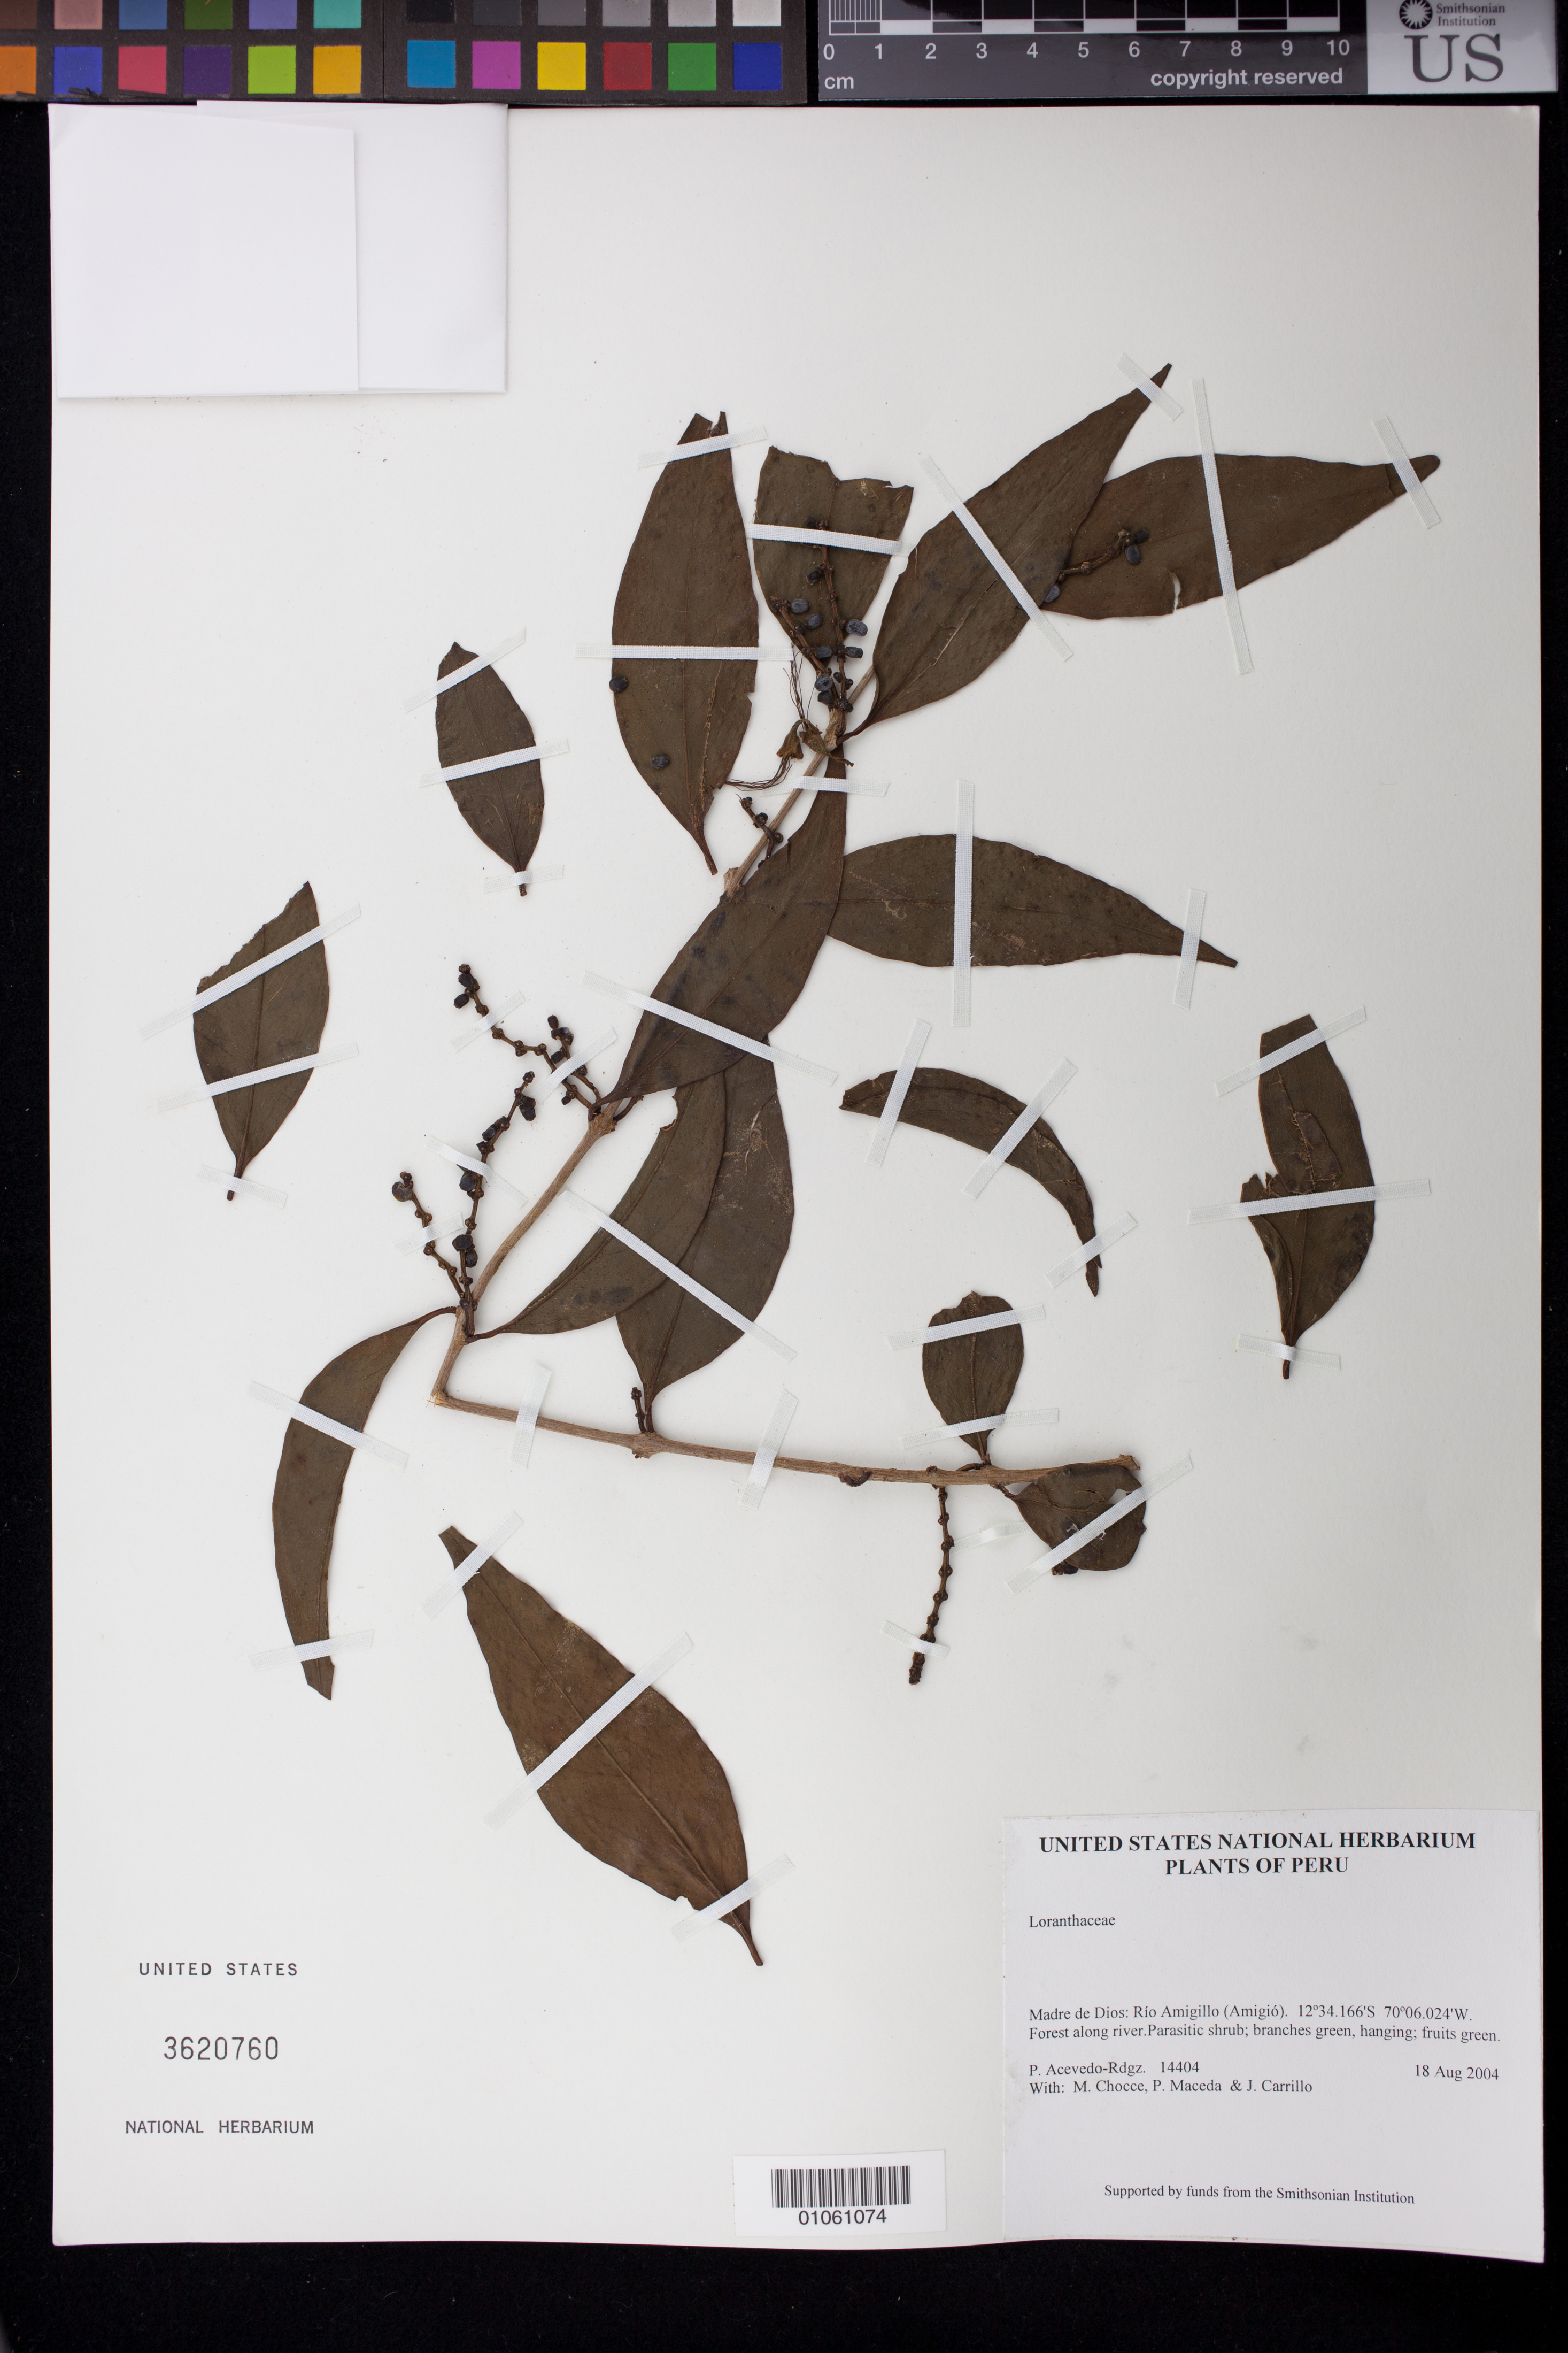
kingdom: Plantae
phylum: Tracheophyta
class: Magnoliopsida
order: Santalales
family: Loranthaceae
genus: Peristethium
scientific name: Peristethium polystachyum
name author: (Ruiz & Pav.) Kuijt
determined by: Caraballo-Ortiz, Marcos A., (MISS), University of Mississippi (UNITED STATES)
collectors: P. Acevedo-Rodr., M. Chocce, P. Maceda & J. Carrillo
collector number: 14404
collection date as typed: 18 Aug 2004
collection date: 2004-08-18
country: Peru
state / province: Madre de Dios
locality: Madre de Dios: Río Amigillo (Amigió)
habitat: Forest along river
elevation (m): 266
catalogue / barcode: US 3620760